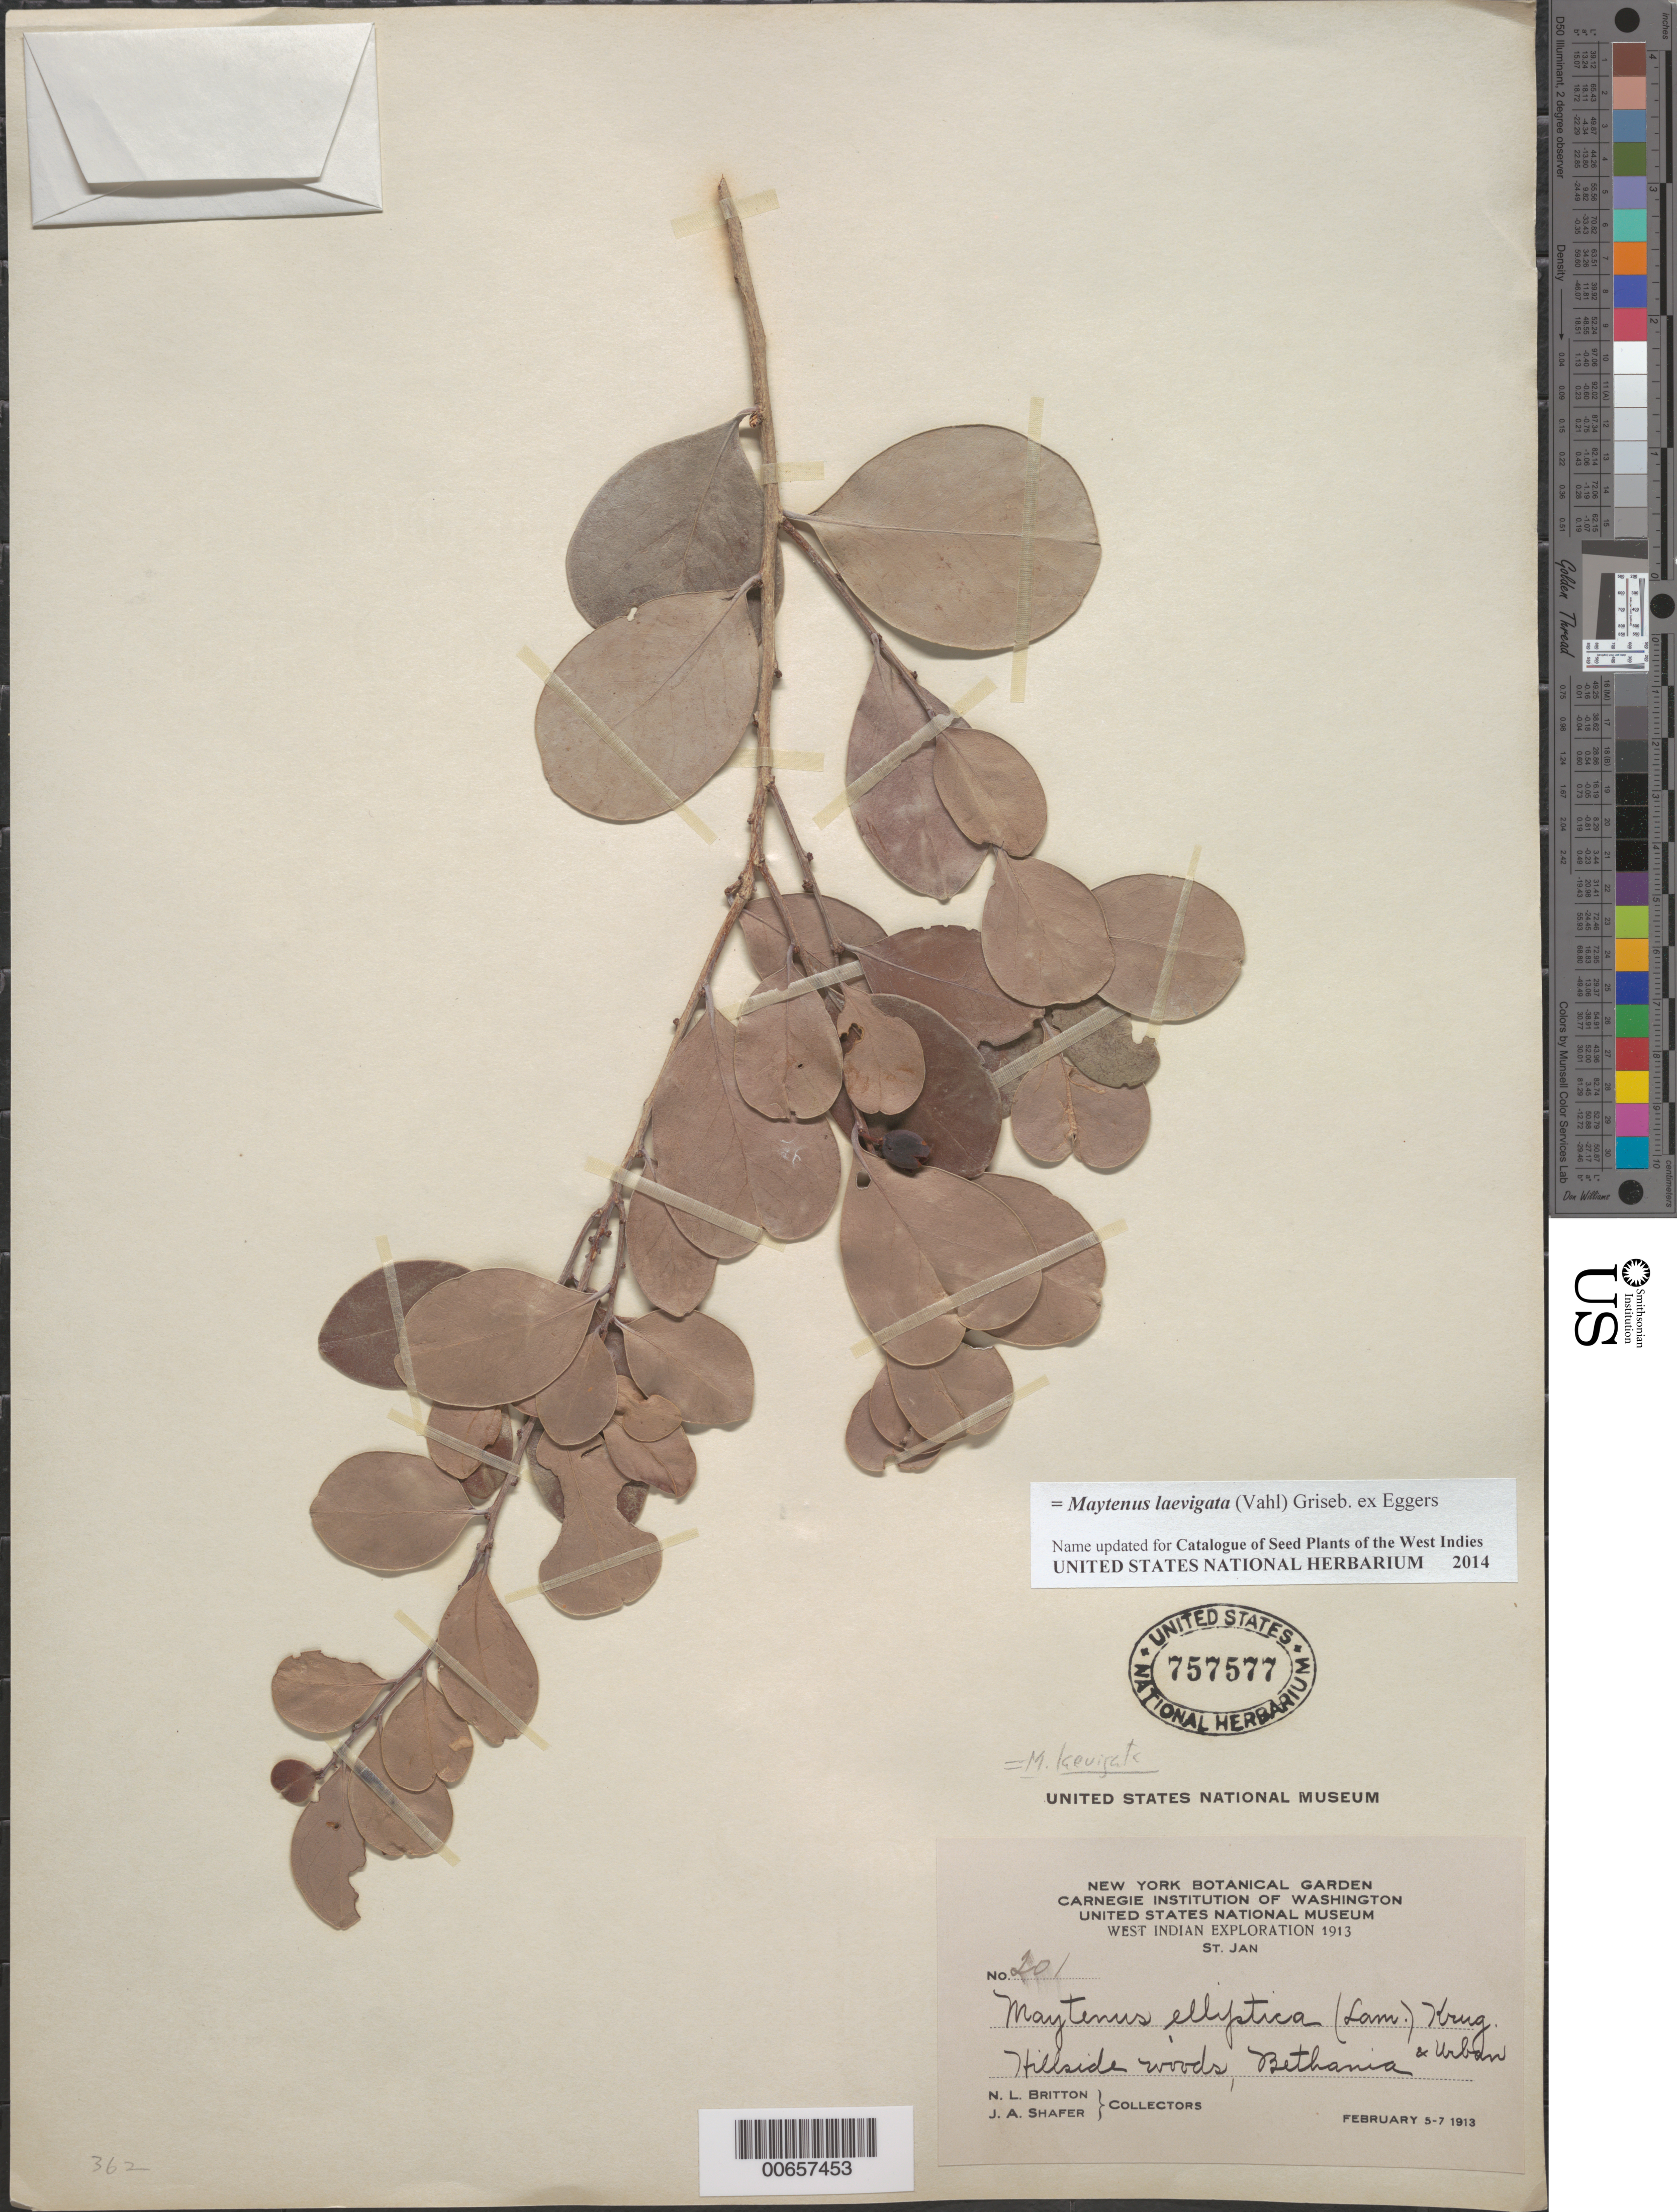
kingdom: Plantae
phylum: Tracheophyta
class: Magnoliopsida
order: Celastrales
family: Celastraceae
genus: Maytenus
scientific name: Maytenus elliptica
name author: (Lam.) Krug & Urb.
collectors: N. Britton & J. A. Shafer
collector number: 201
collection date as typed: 05 Feb 1913 to 07 Feb 1913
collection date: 1913-02-05/1913-02-07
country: U.S. Virgin Islands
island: St. John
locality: S. John; Bethany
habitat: Hillside woods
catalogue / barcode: US 757577